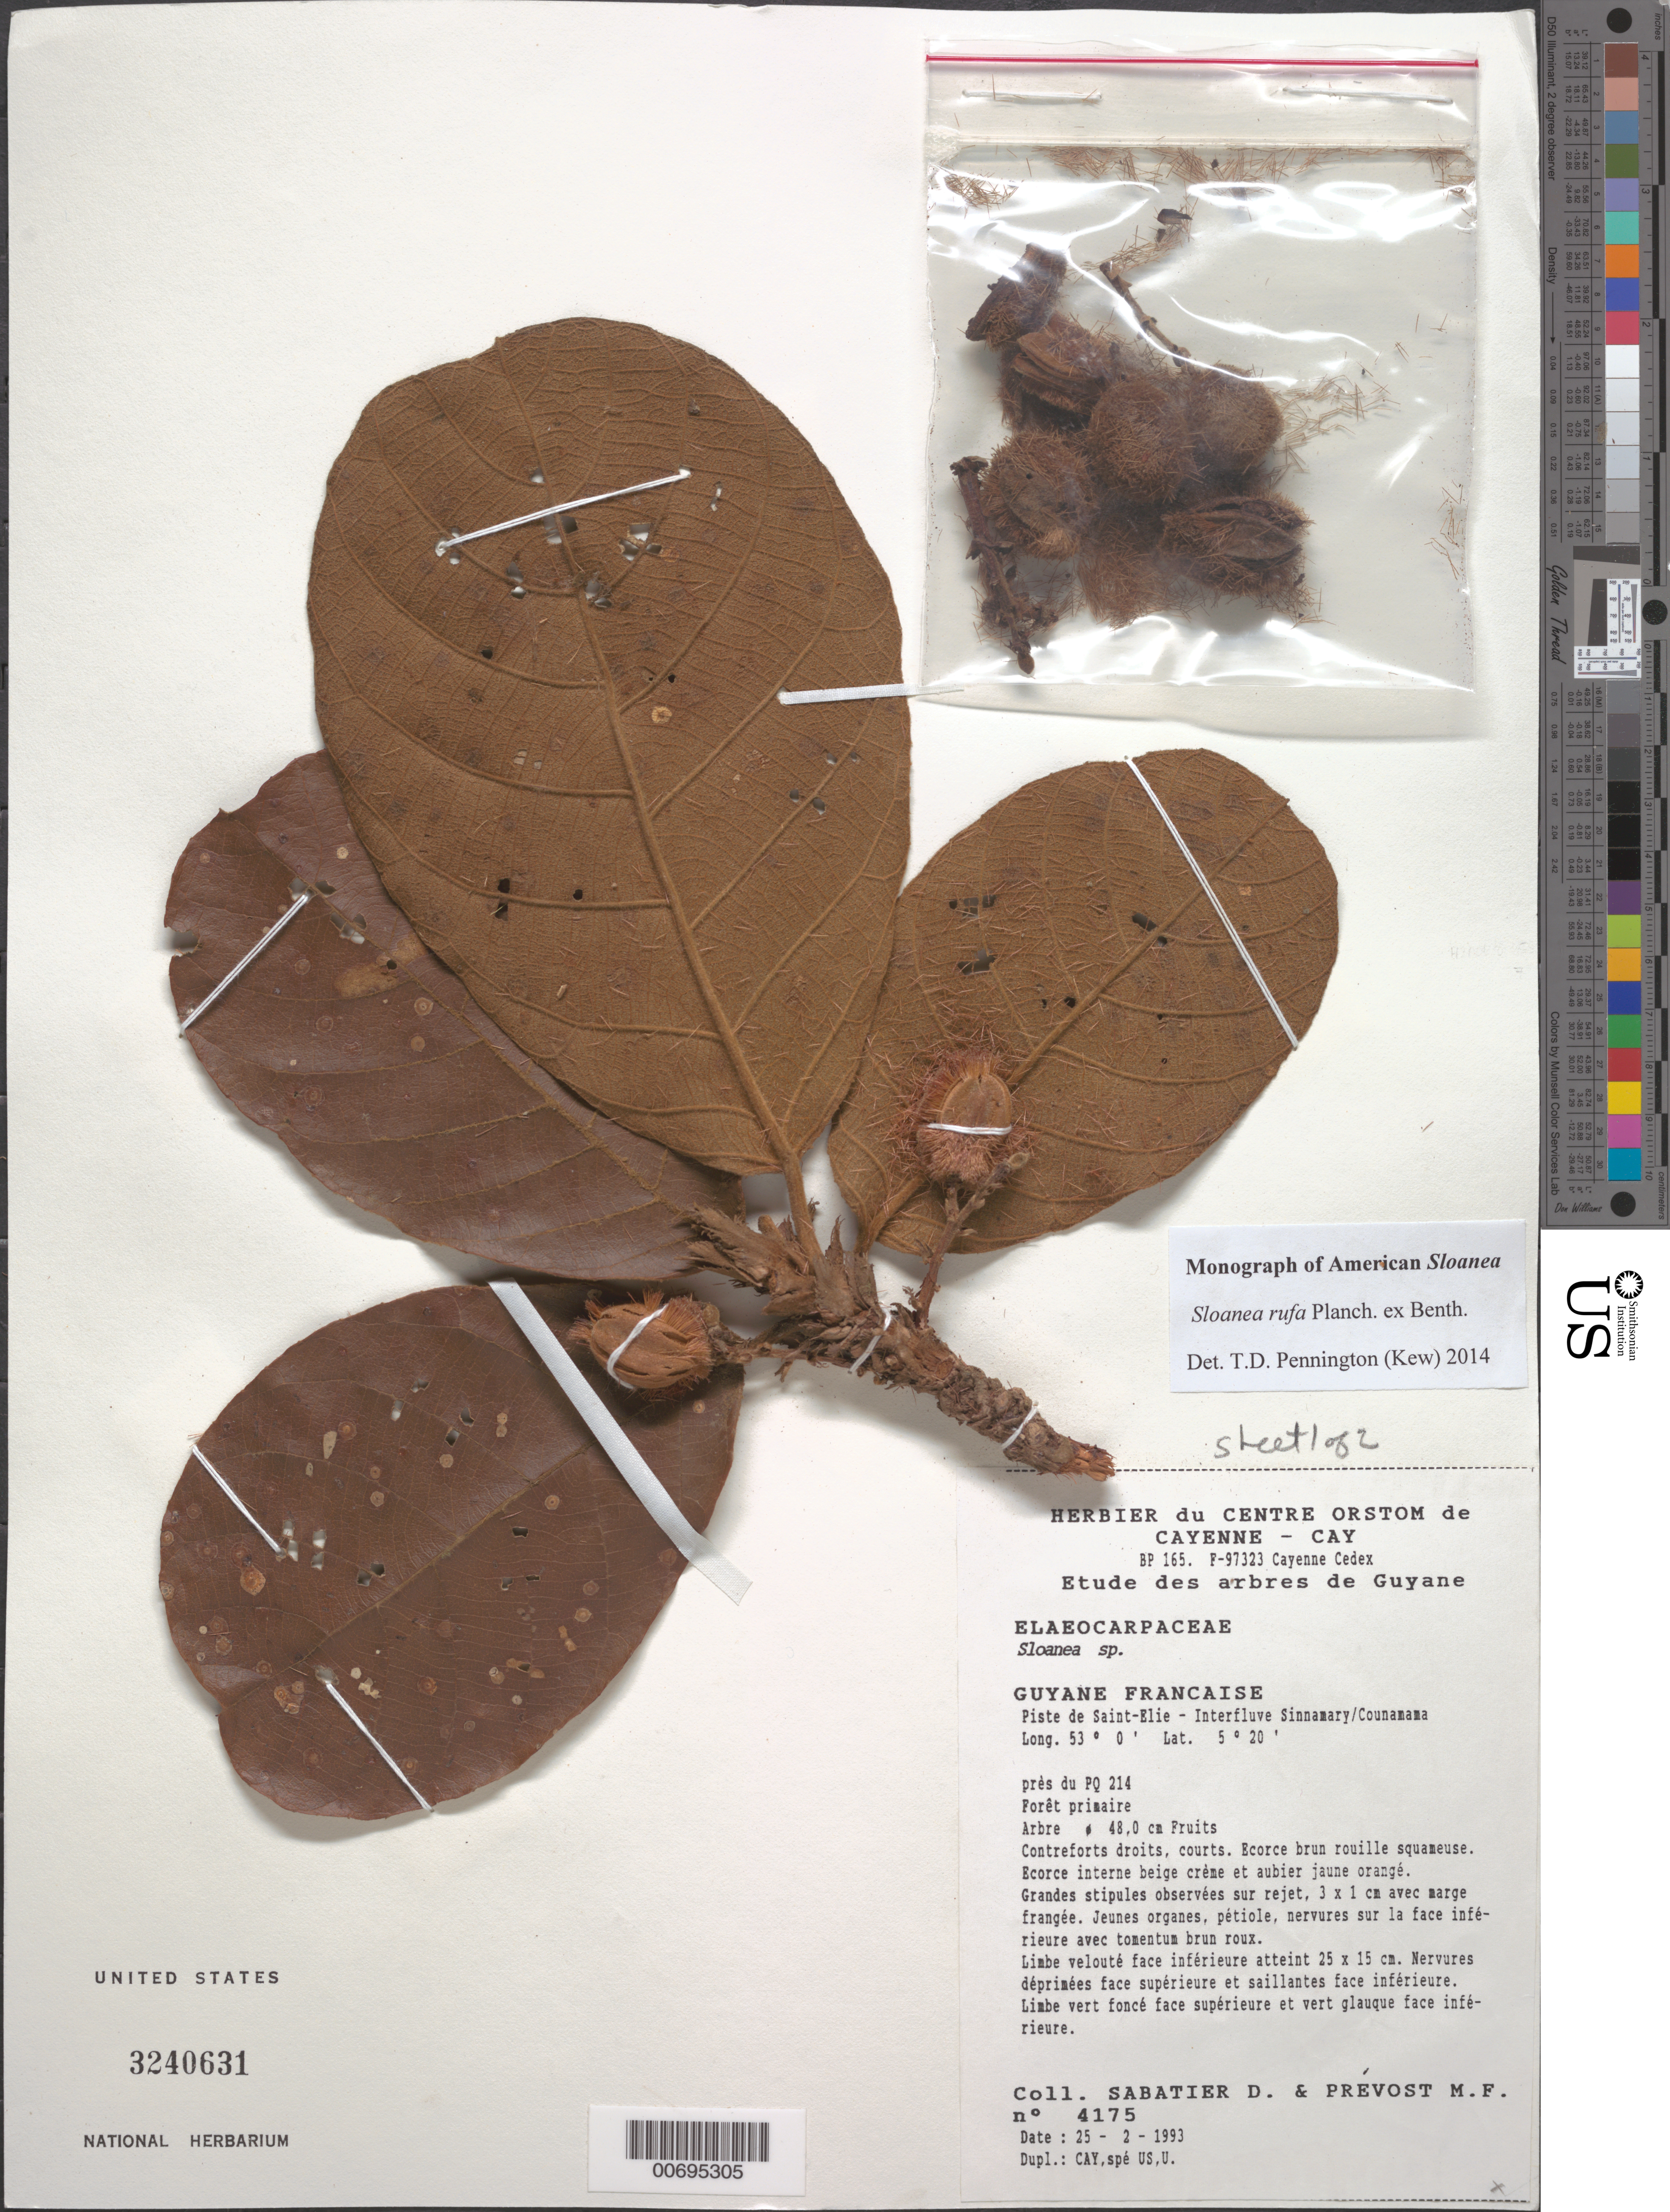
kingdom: Plantae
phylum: Tracheophyta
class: Magnoliopsida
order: Oxalidales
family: Elaeocarpaceae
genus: Sloanea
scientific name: Sloanea rufa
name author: Planch. ex Benth.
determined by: Pennington, T. D., (K)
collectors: D. Sabatier & M.-F. Prévost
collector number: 4175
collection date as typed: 25-Feb-93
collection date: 1993-02-25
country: French Guiana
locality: Piste de Saint-Élie, interfleuve Sinnamary-Counamama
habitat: Primary forest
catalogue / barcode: US 3240631